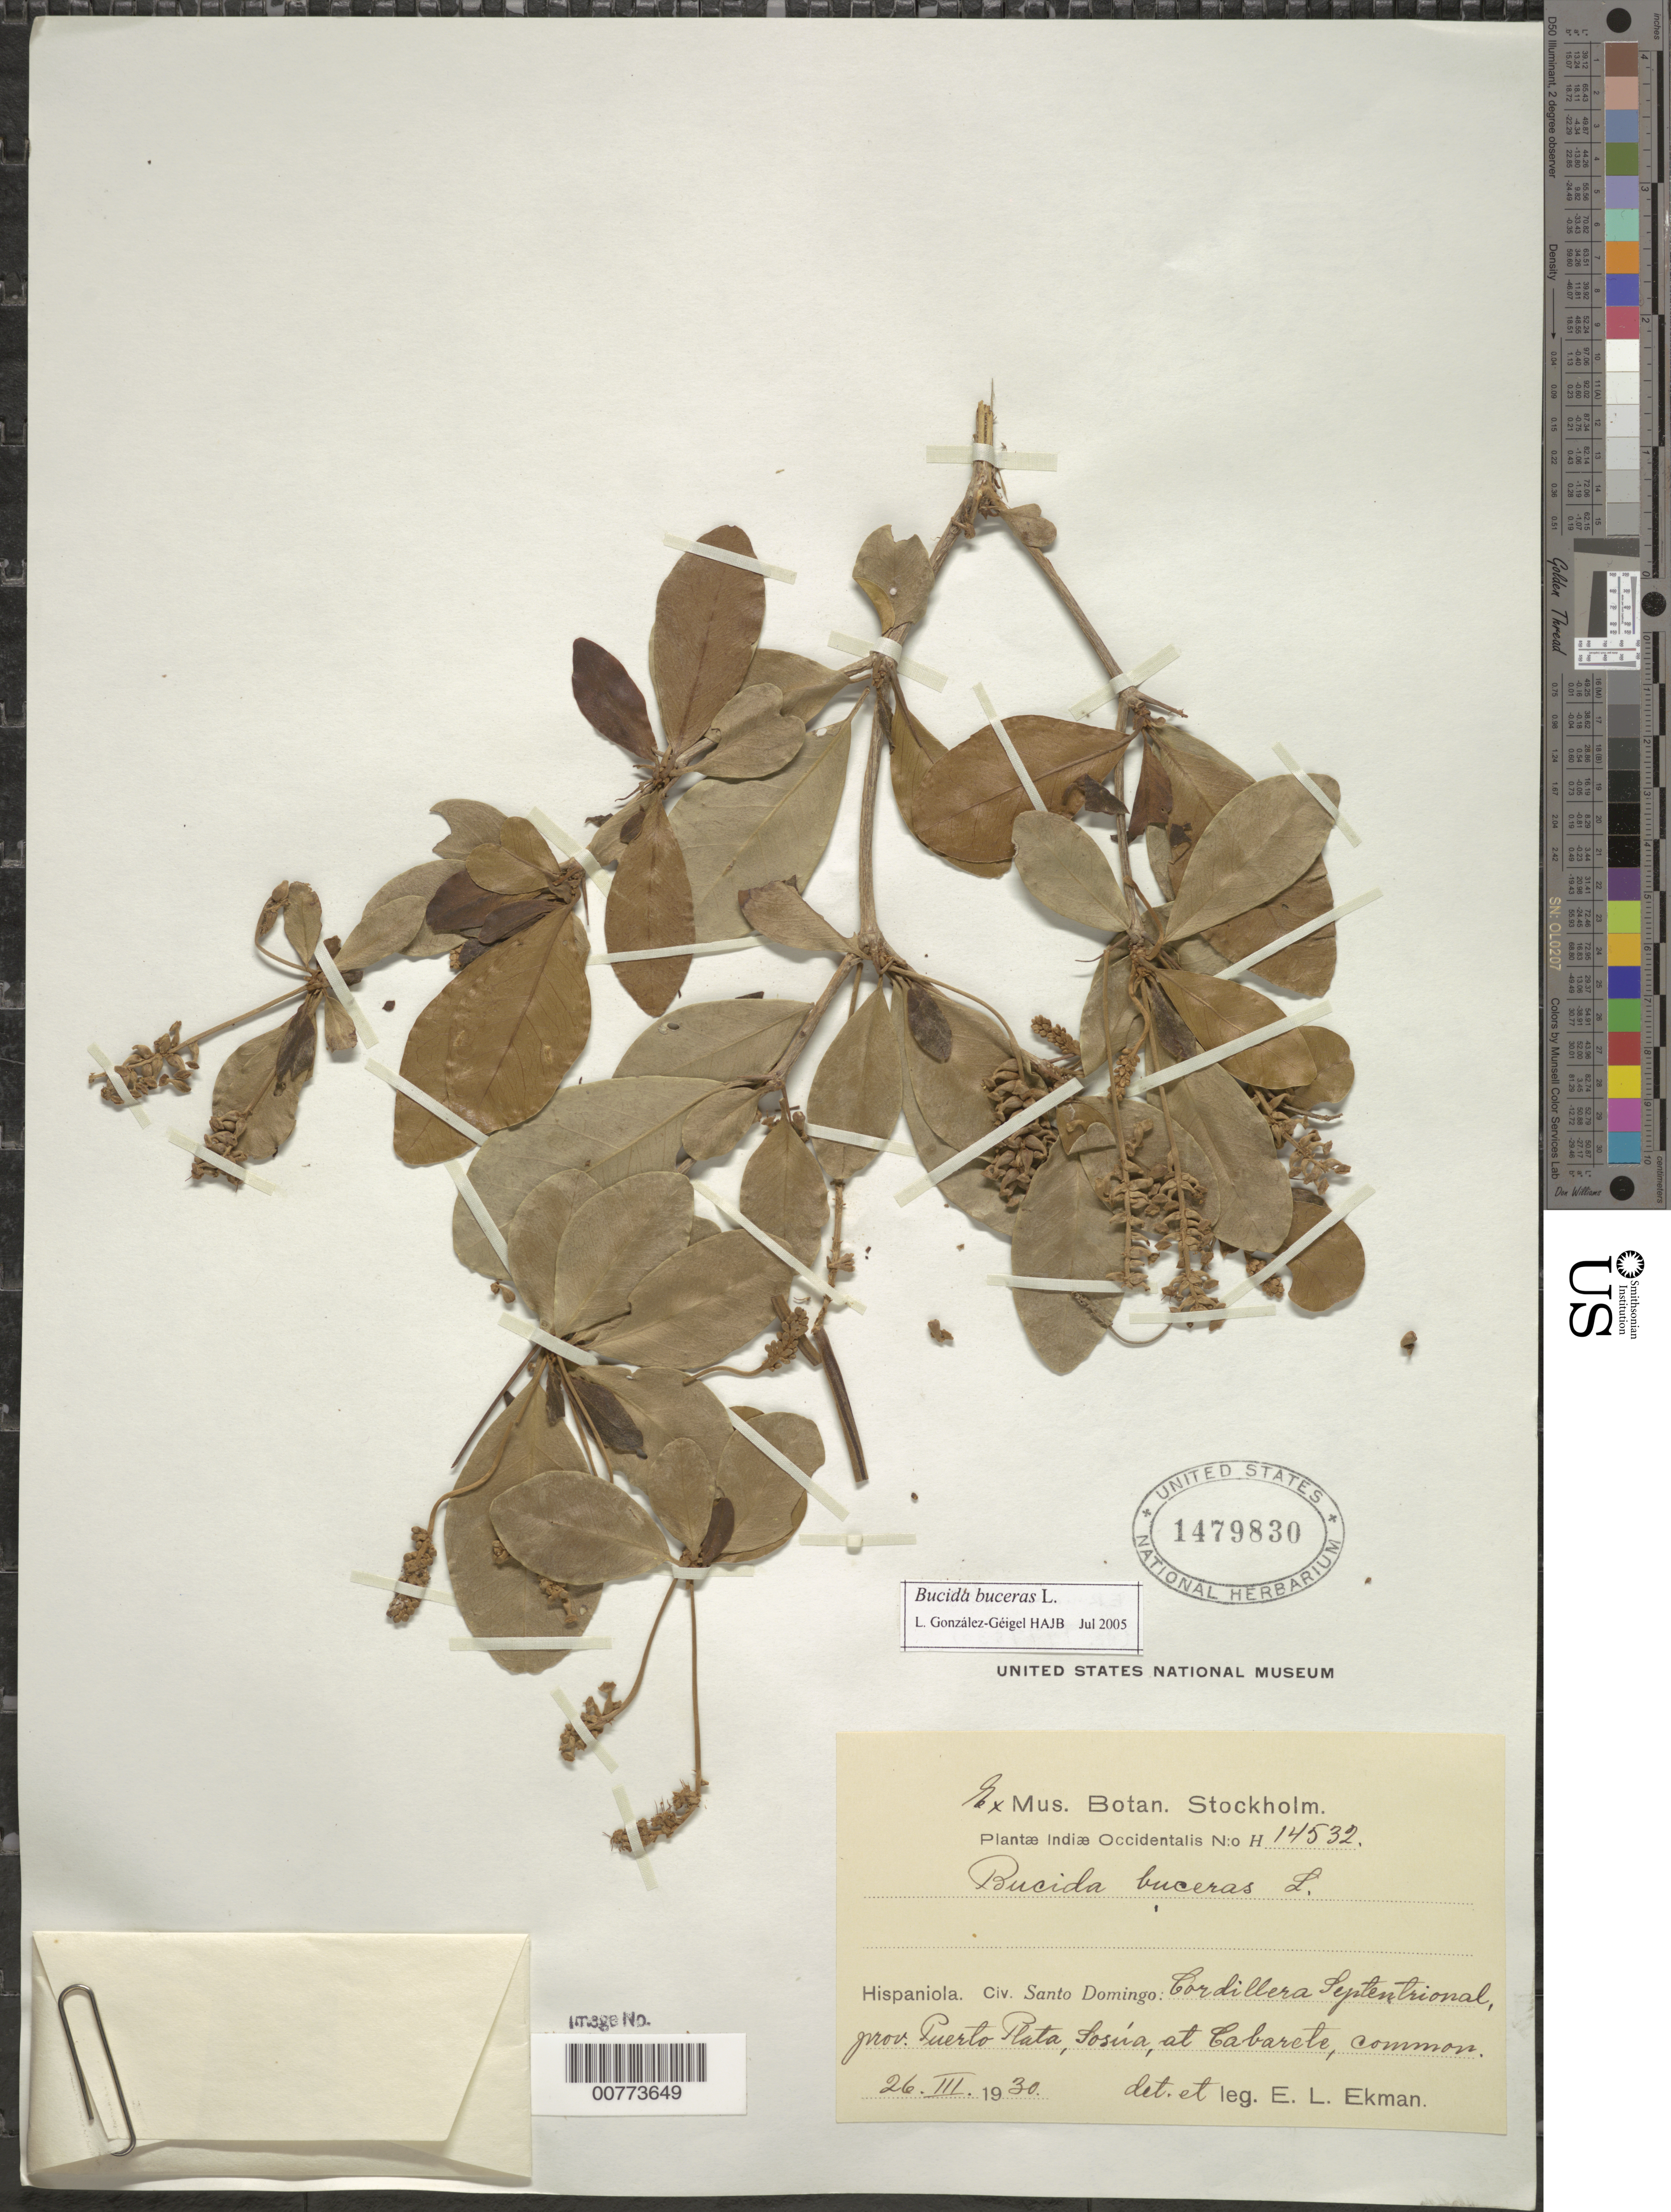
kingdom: Plantae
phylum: Tracheophyta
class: Magnoliopsida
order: Myrtales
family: Combretaceae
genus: Terminalia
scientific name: Terminalia buceras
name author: (L.) C. Wright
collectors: E. L. Ekman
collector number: H 14532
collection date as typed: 26 Mar 1930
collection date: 1930-03-26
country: Dominican Republic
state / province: Puerto Plata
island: Hispaniola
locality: Cordillera Septentrional, at Cabarete.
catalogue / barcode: US 1479830